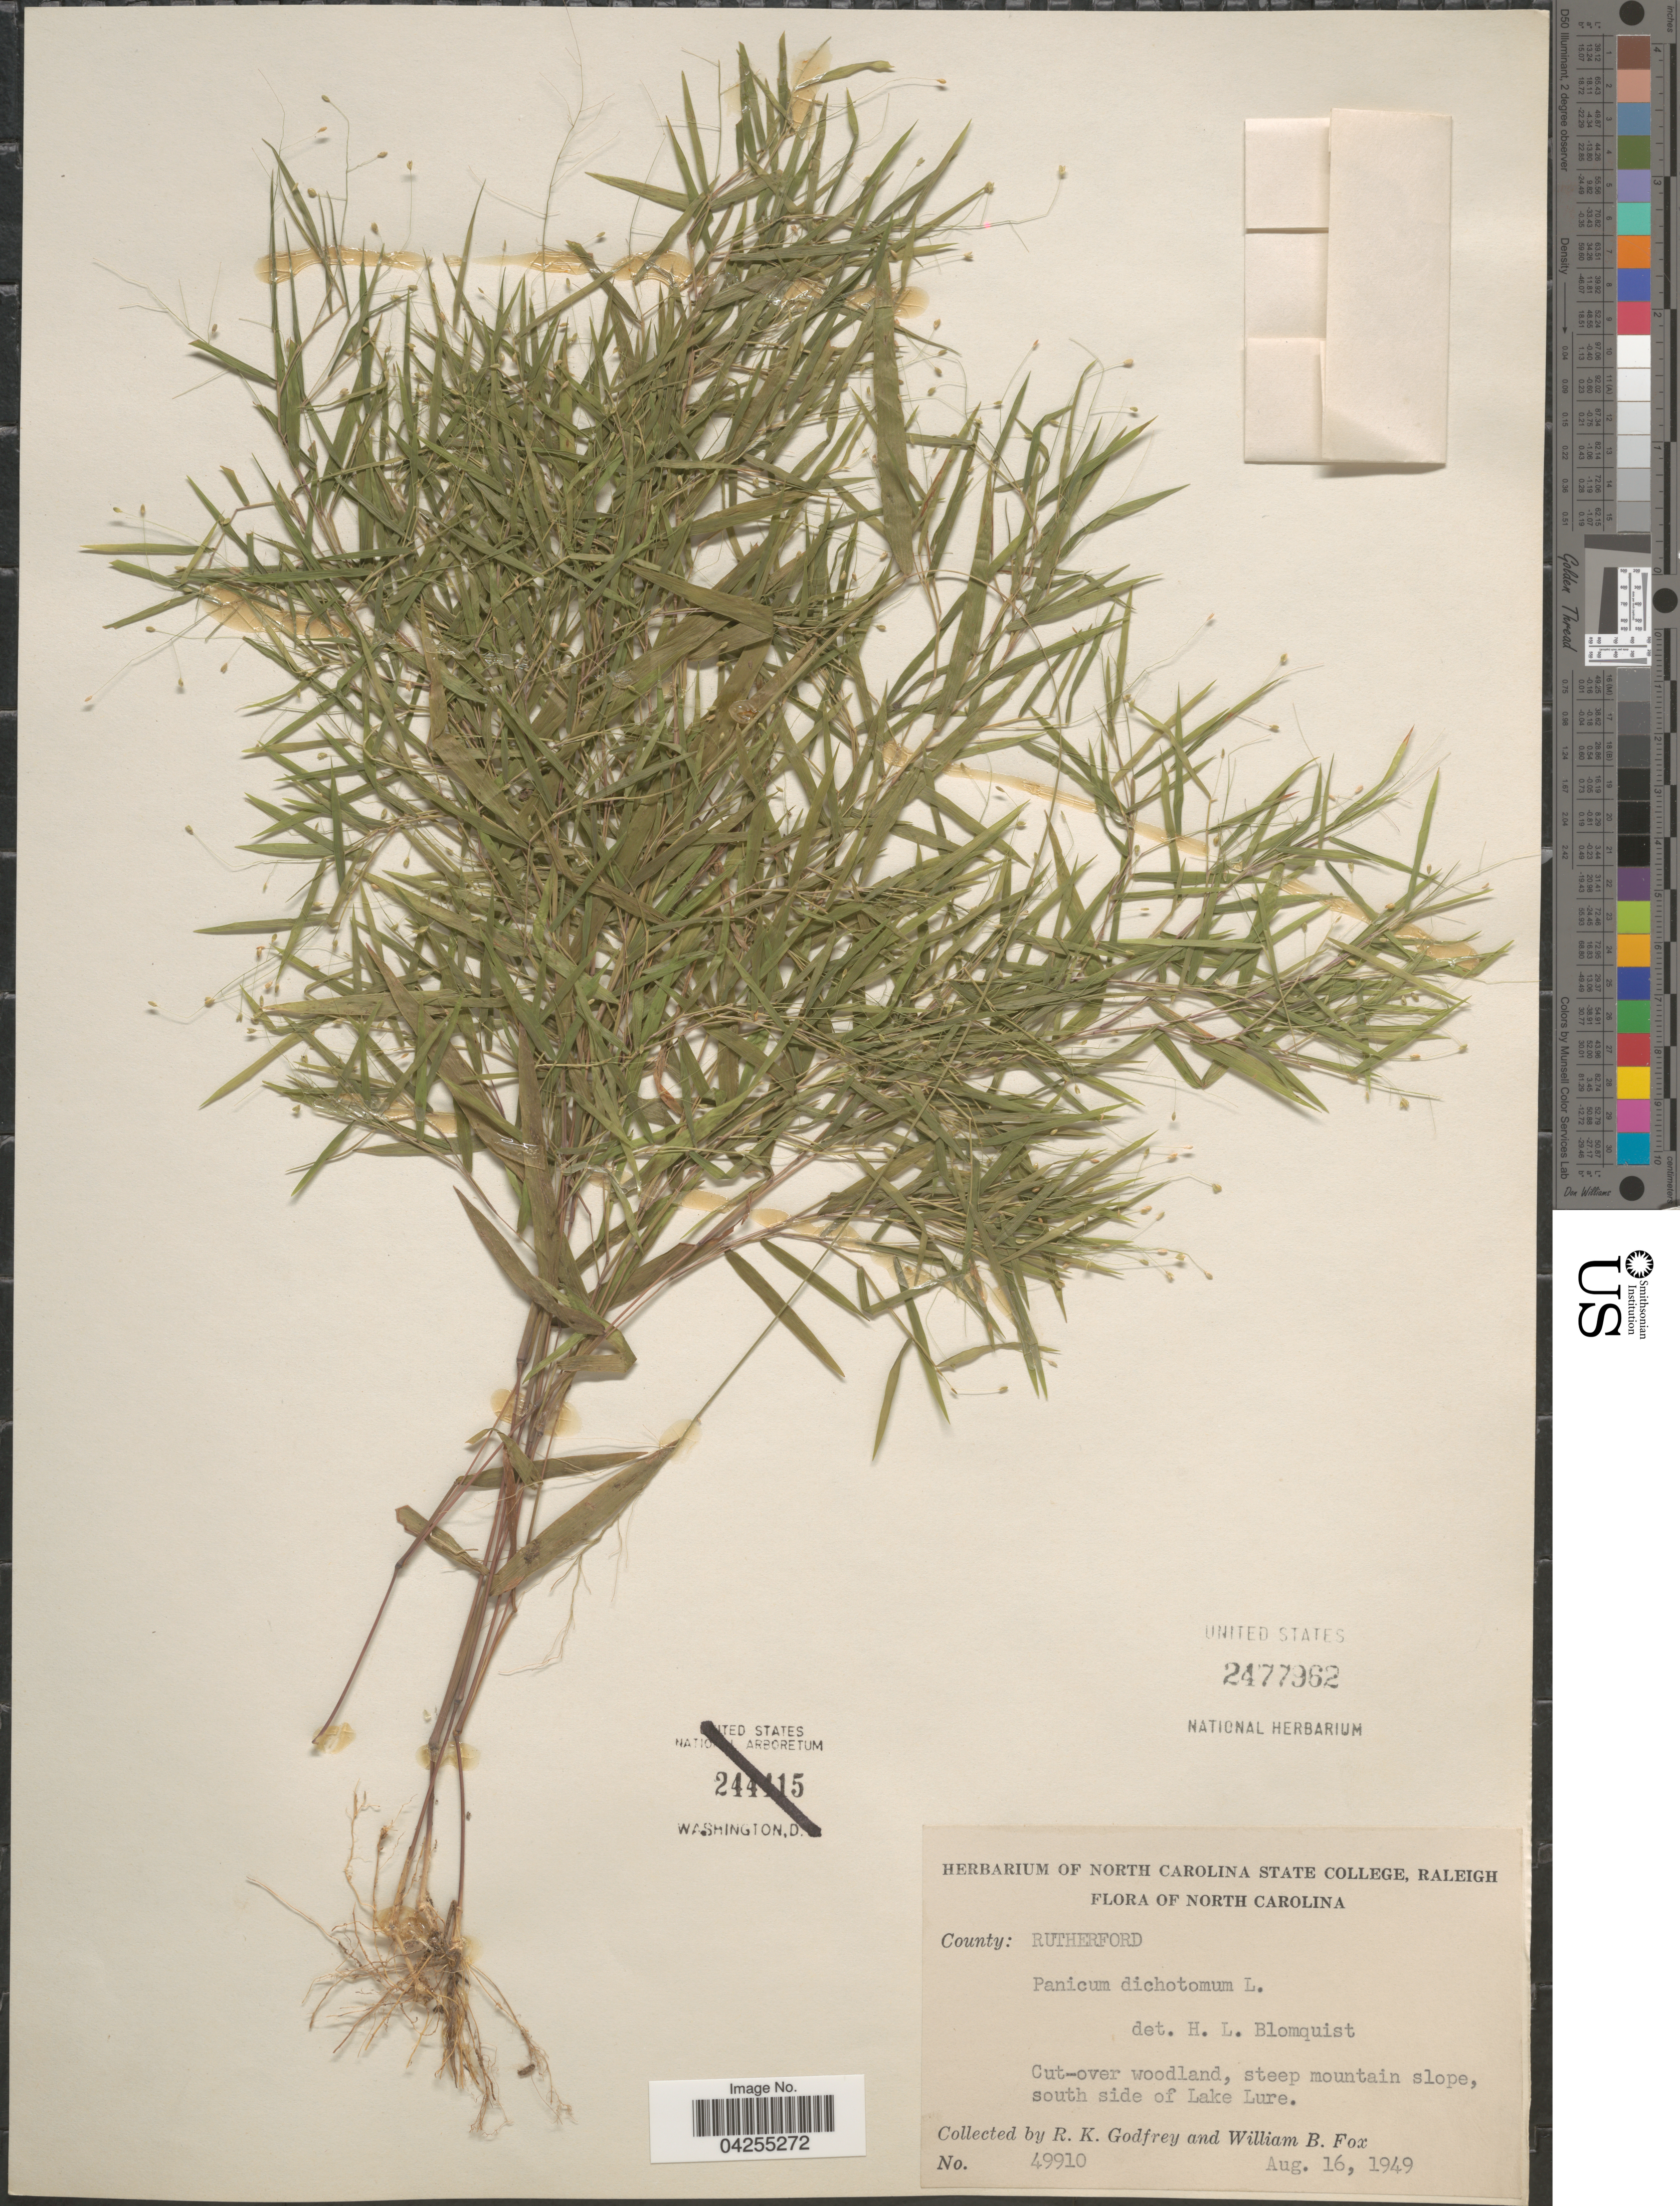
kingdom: Plantae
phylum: Tracheophyta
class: Liliopsida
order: Poales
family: Poaceae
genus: Dichanthelium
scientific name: Dichanthelium dichotomum var. dichotomum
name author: (L.) Gould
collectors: R. K. Godfrey & W. B. Fox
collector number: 49910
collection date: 1949-08-16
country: United States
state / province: North Carolina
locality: County: Rutherford. Cut-over woodland, steep mountain slope, south side of Lake Lure.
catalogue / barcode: US 2477962